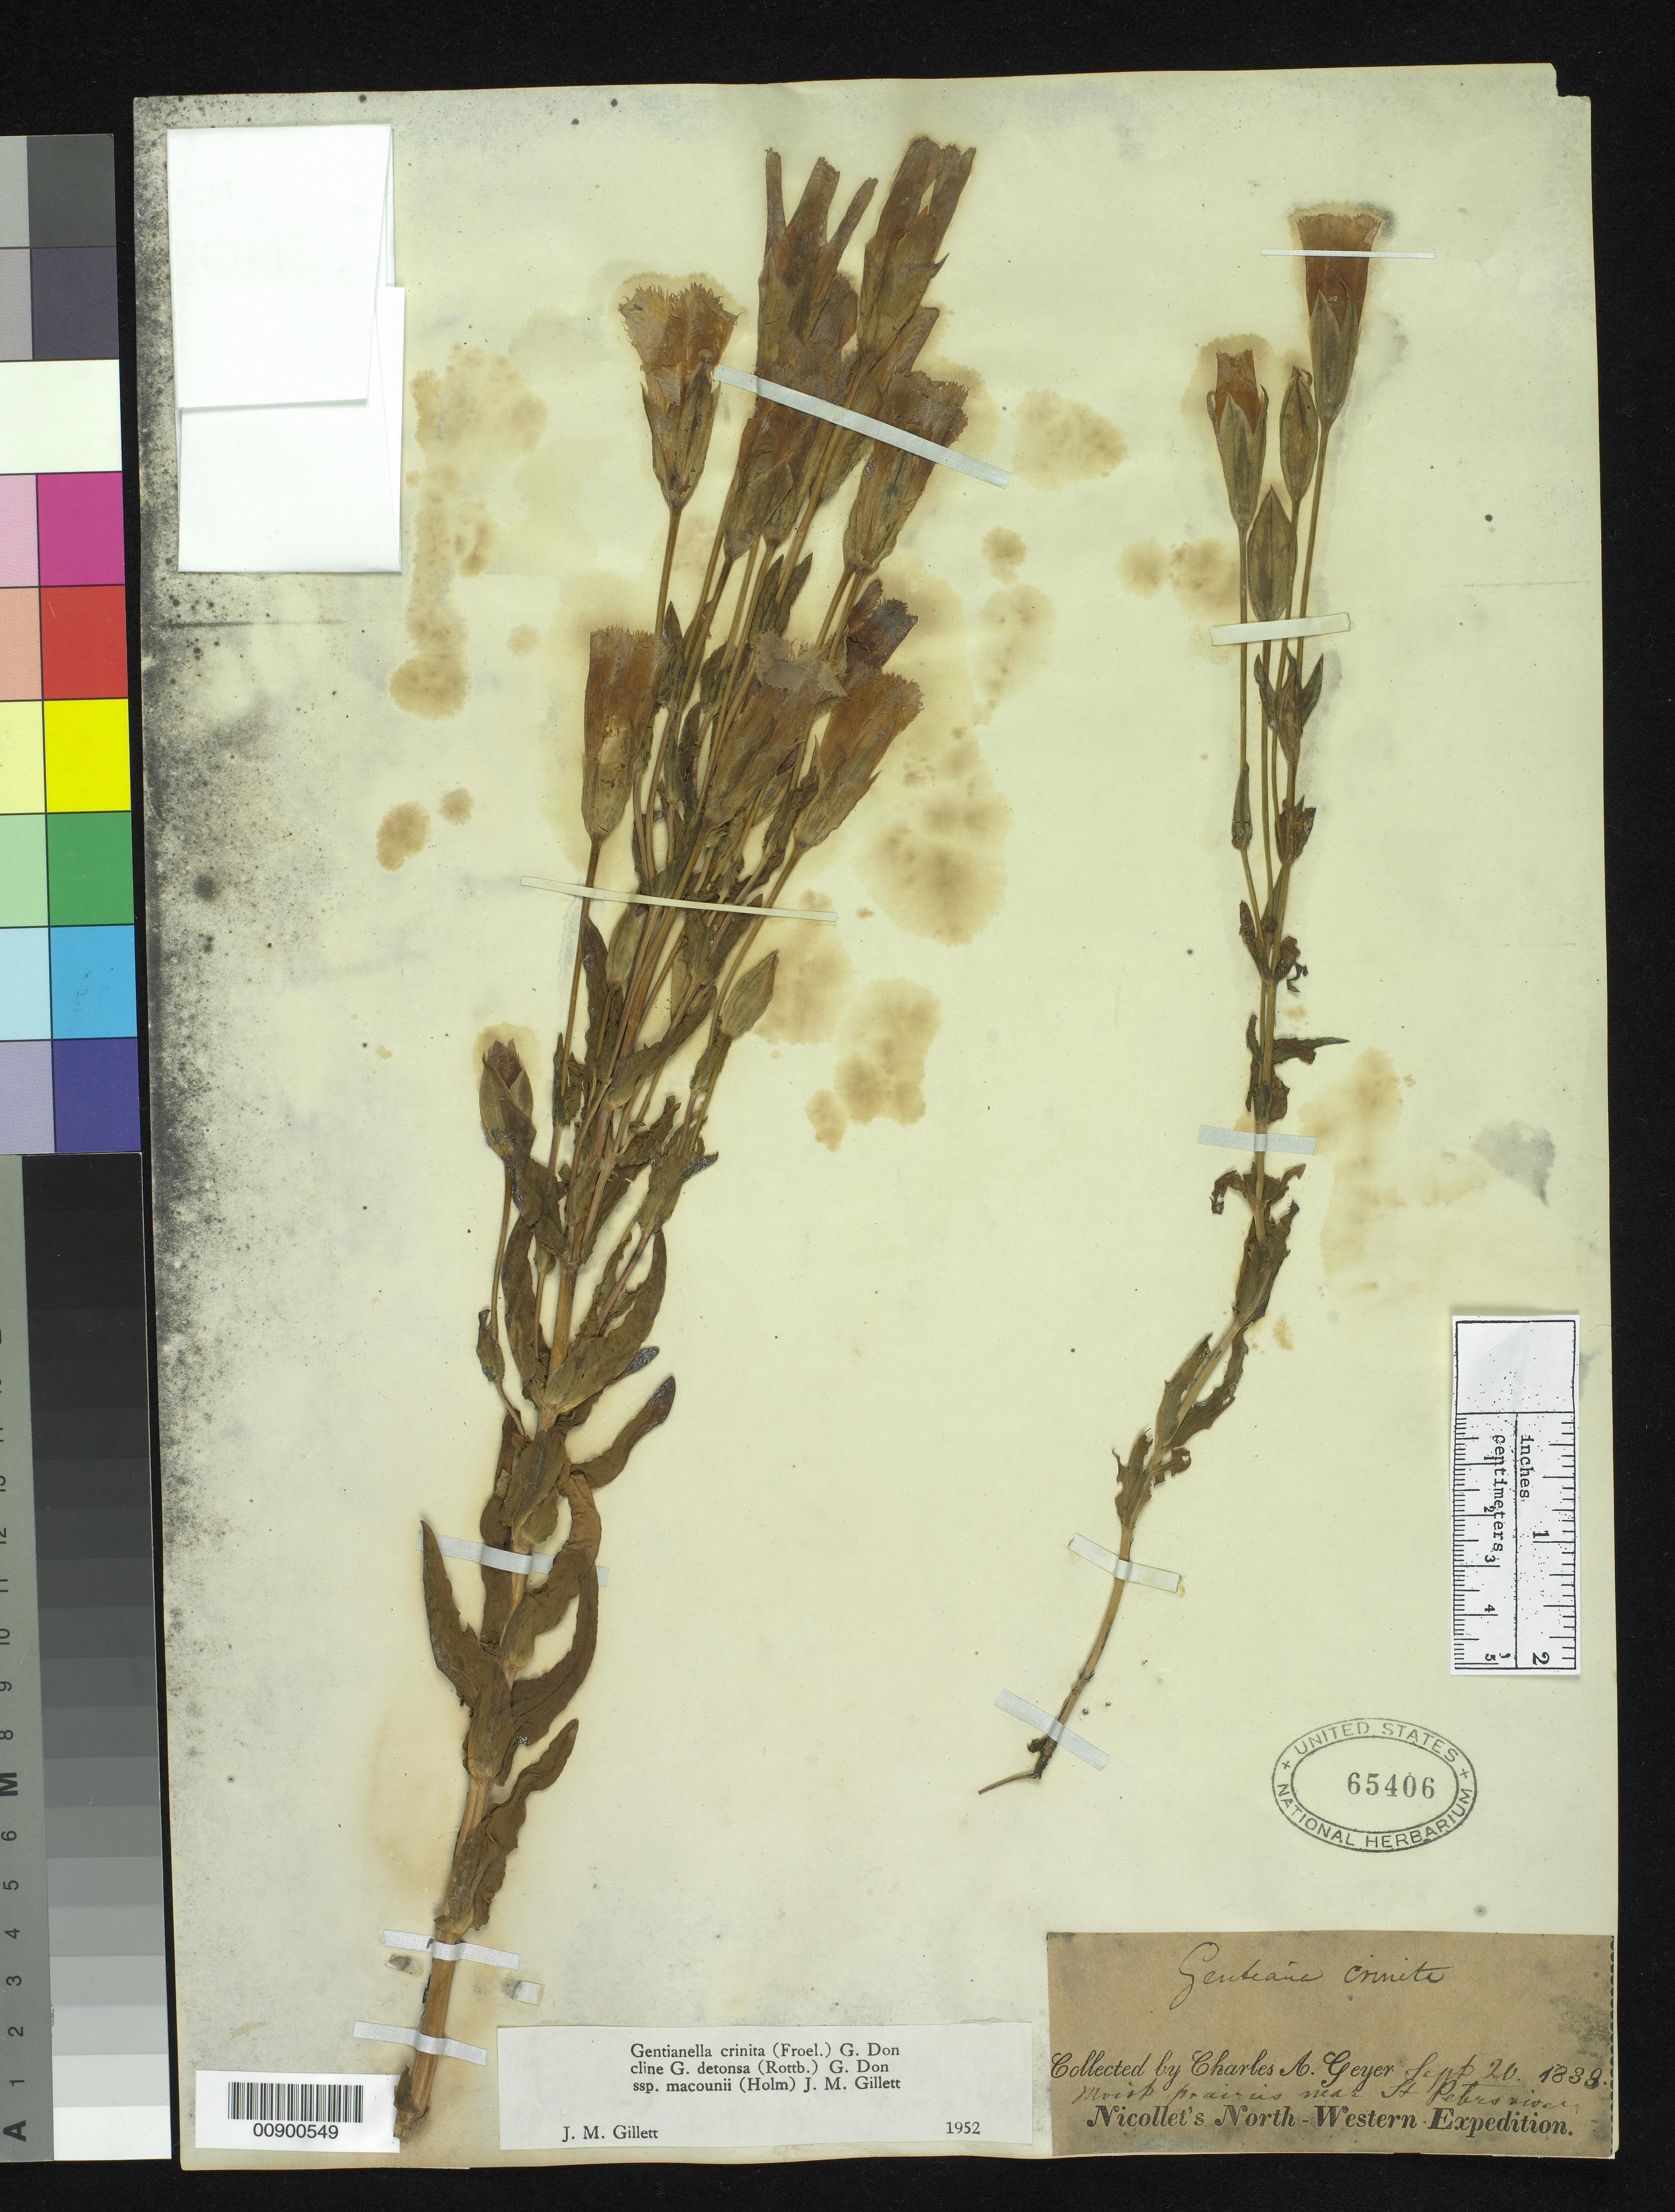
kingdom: Plantae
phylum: Tracheophyta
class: Magnoliopsida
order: Gentianales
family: Gentianaceae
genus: Gentianella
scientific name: Gentianella crinita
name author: (Froel.) G. Don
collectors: C. A. Geyer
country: United States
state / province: Minnesota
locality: Near Saint Peters River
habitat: Moist prairies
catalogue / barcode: US 65406